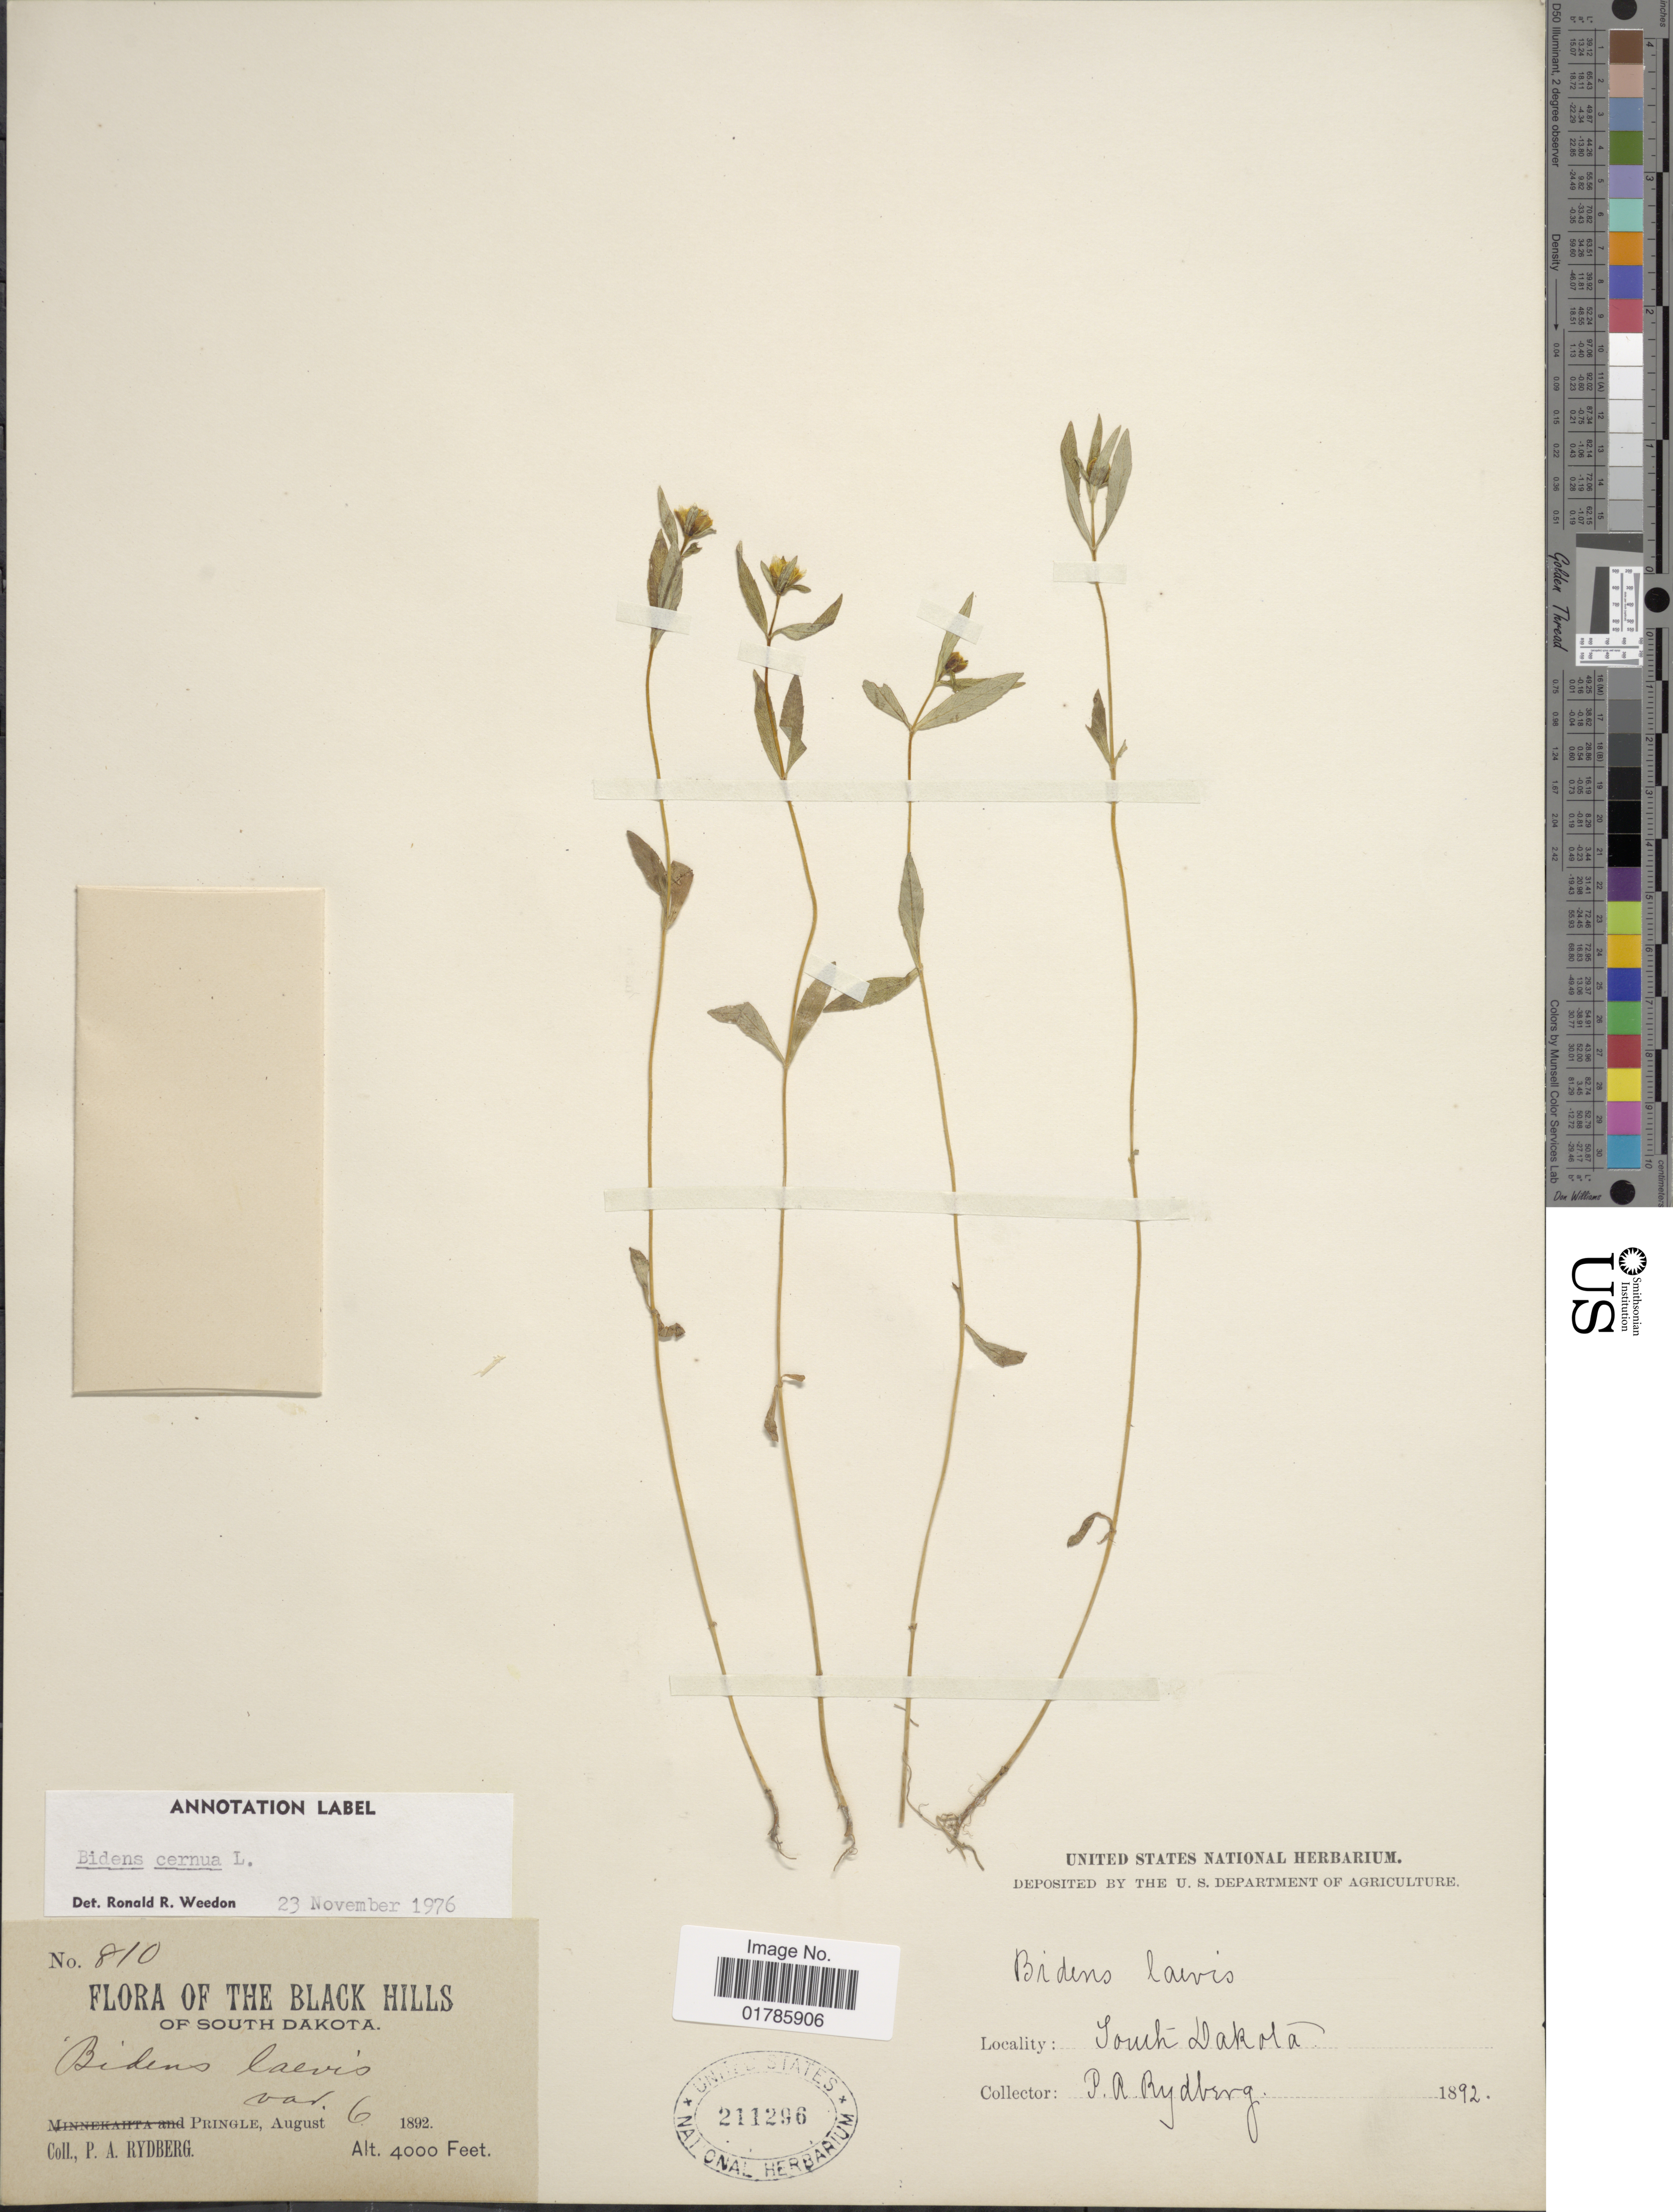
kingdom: Plantae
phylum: Tracheophyta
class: Magnoliopsida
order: Asterales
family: Asteraceae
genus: Bidens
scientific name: Bidens cernua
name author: L.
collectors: P. A. Rydberg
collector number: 810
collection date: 1892-08-06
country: United States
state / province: South Dakota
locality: The Black Hills of South Dakota, Pringle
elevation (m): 1219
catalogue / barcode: US 211296